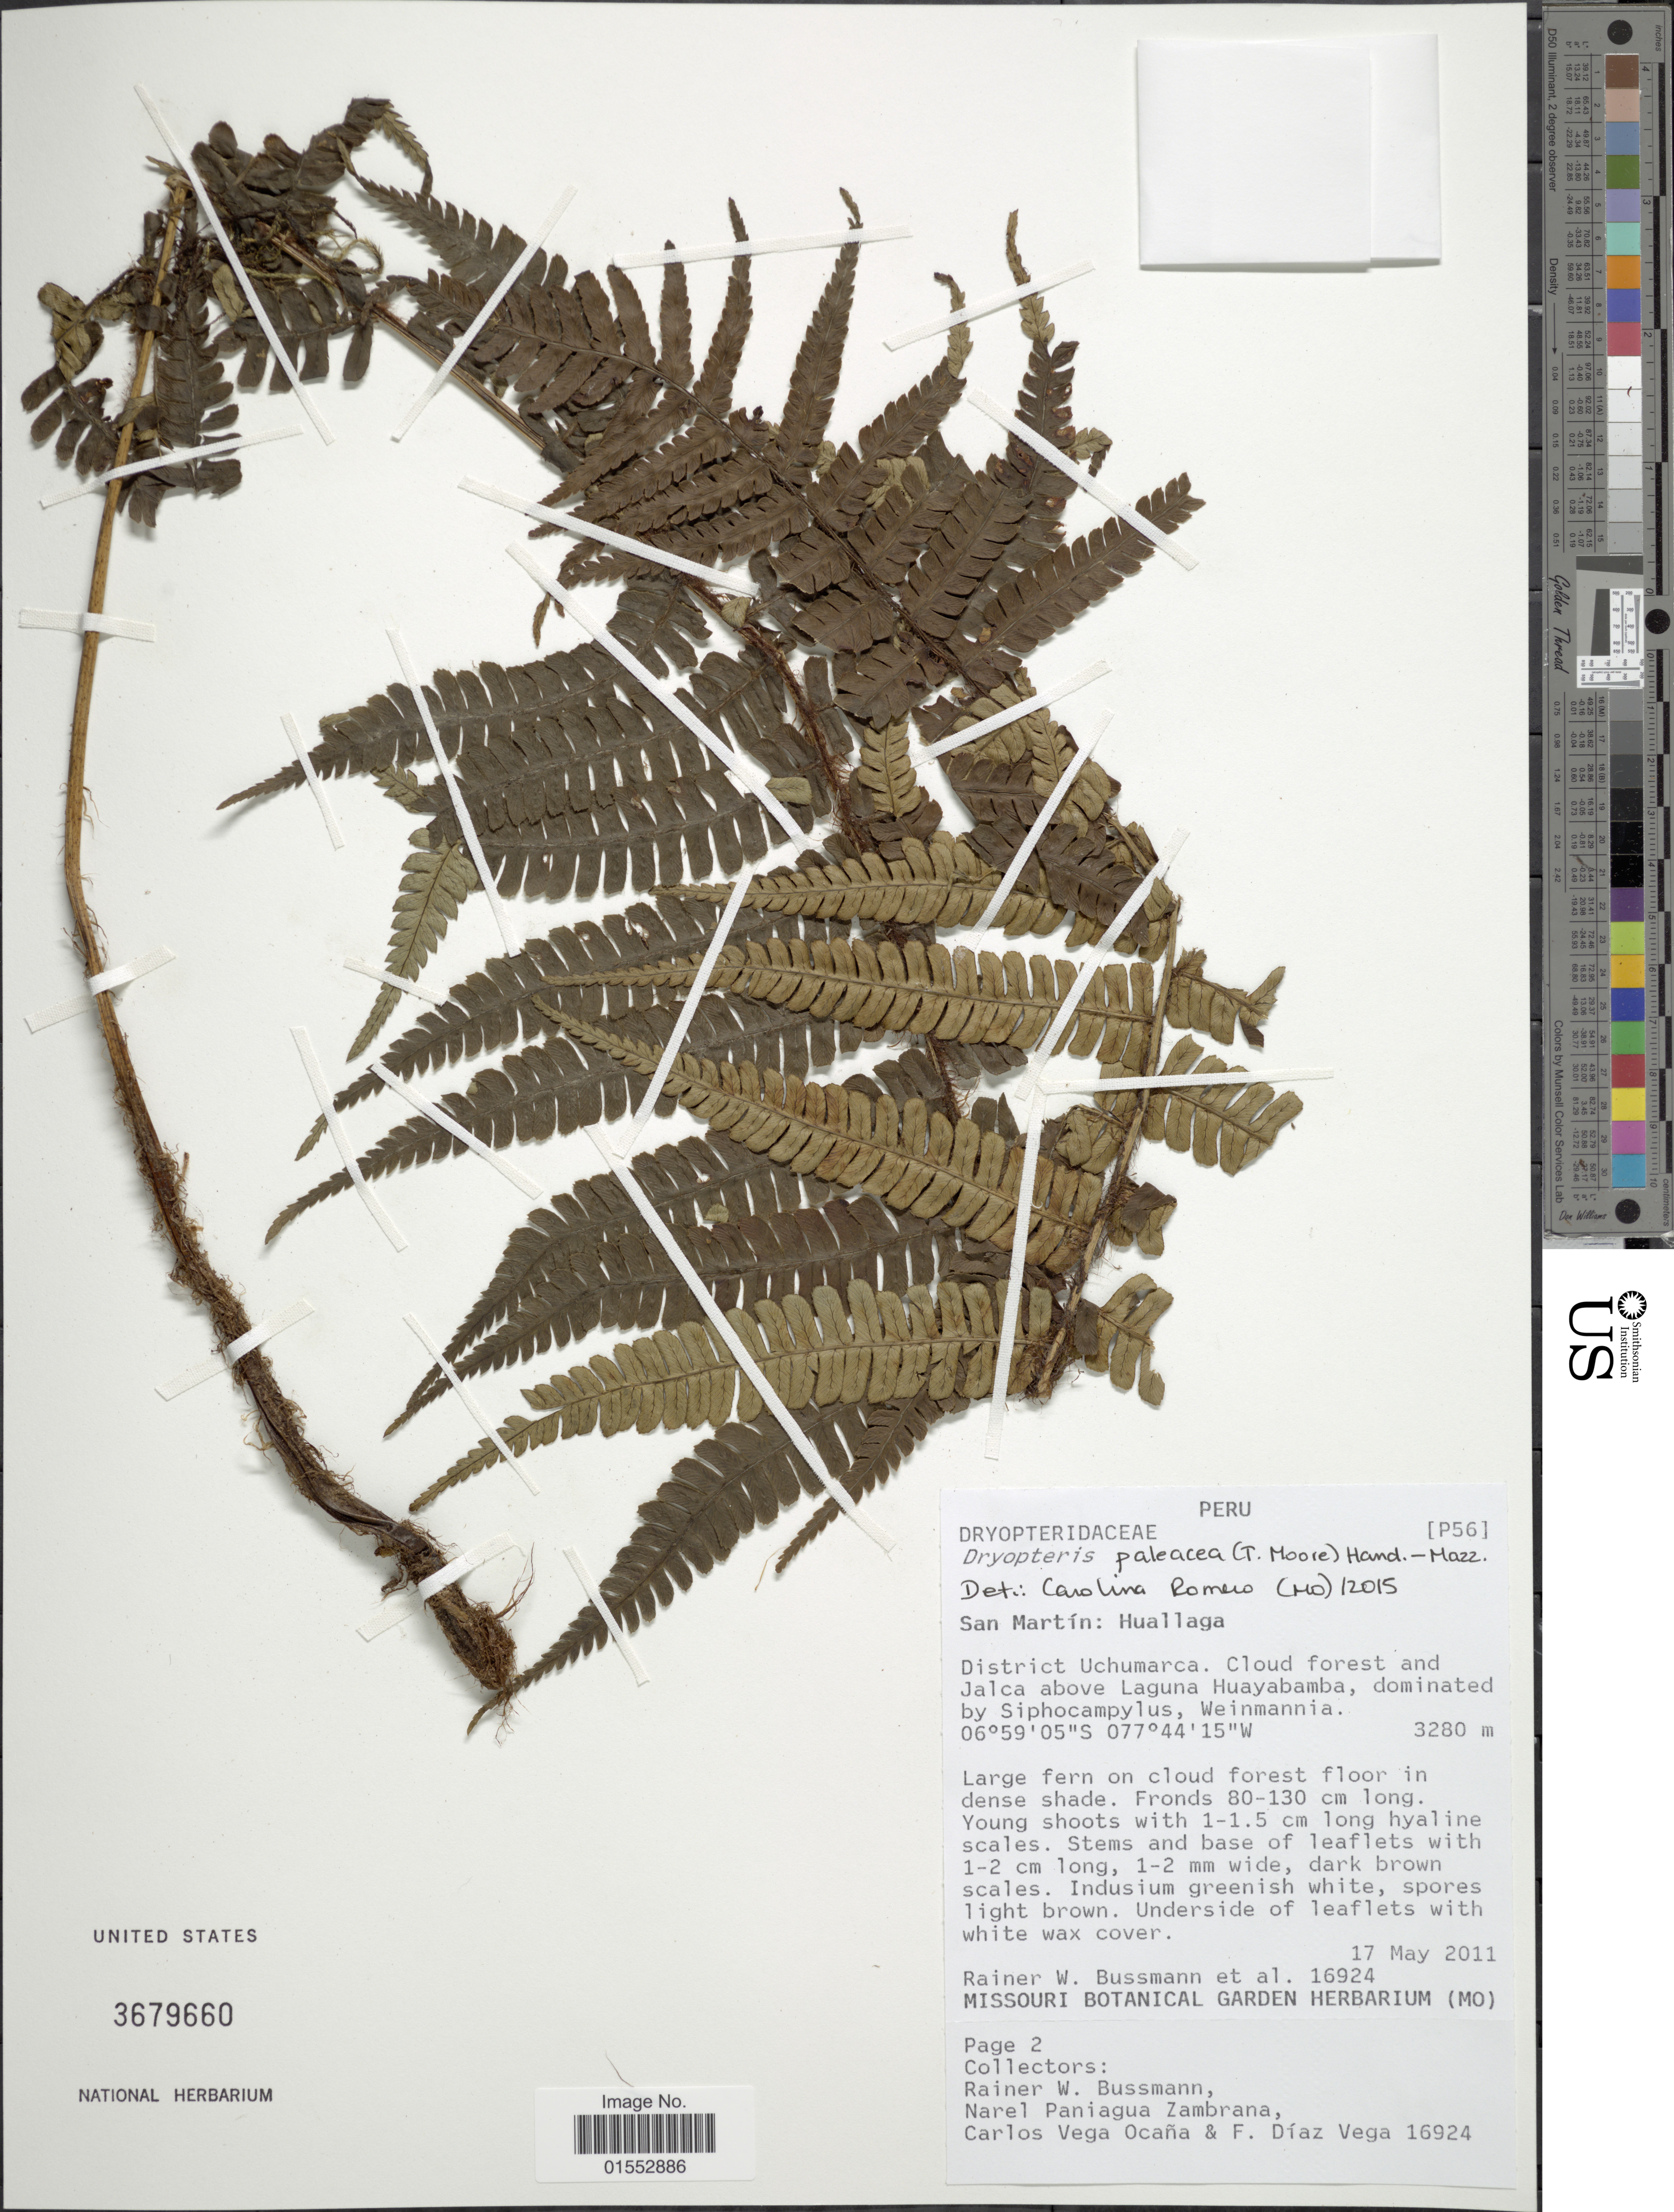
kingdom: Plantae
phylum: Tracheophyta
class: Polypodiopsida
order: Polypodiales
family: Dryopteridaceae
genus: Dryopteris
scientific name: Dryopteris wallichiana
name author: (Spreng.) Hyl.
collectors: R. W. Bussmann & et al.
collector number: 16924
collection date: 2011-05-17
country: Peru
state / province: San Martín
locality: San Martin: Hual laga. District Uchumarca. Cloud forest and Jalca above Laguna Huayamannia, dominated by Siphocamplus, Weinmannia.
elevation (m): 3280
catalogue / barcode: US 3679660